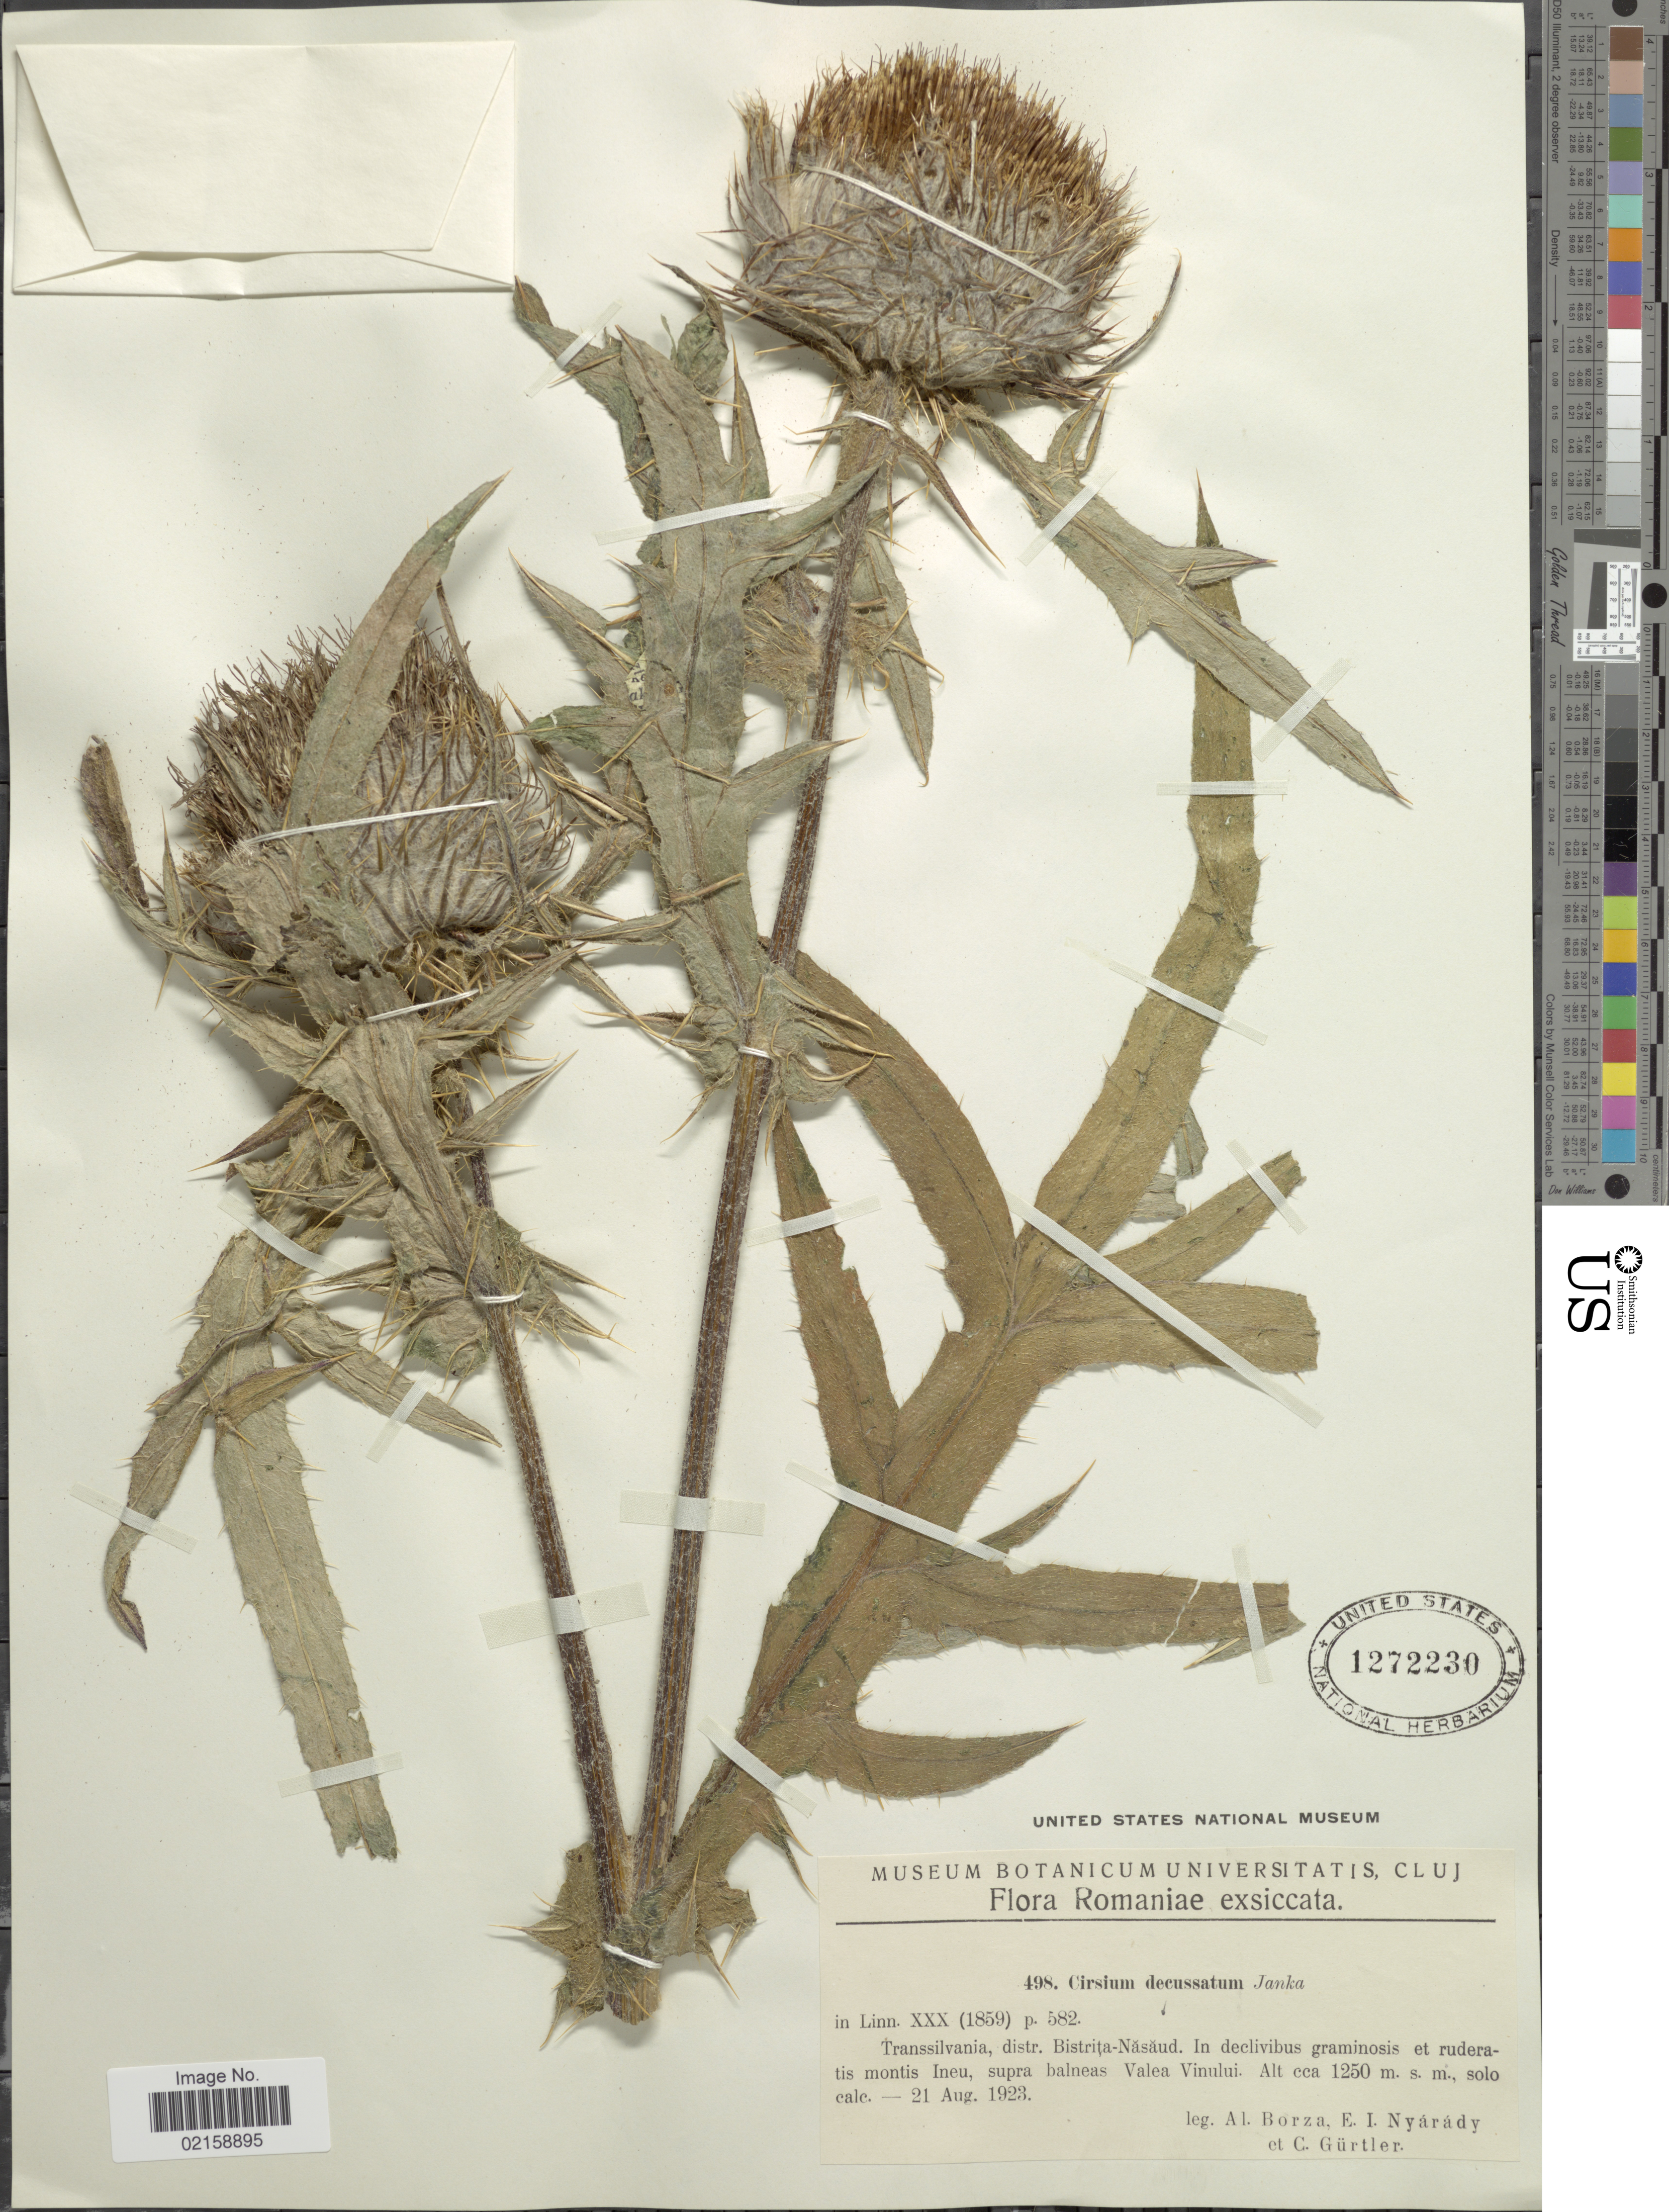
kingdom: Plantae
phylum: Tracheophyta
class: Magnoliopsida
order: Asterales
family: Asteraceae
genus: Cirsium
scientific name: Cirsium decussatum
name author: Janka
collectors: A. Borza, E. Nyárády & C. Gürtler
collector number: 498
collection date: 1923-08-21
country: Romania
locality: Romaniae exsiccata, Transilvania, distr. Bistrita-Nasaud, in declivibus graminosis et ruderatis montis Ineu, supra balnea Valea Vinului.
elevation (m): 1250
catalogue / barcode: US 1272230